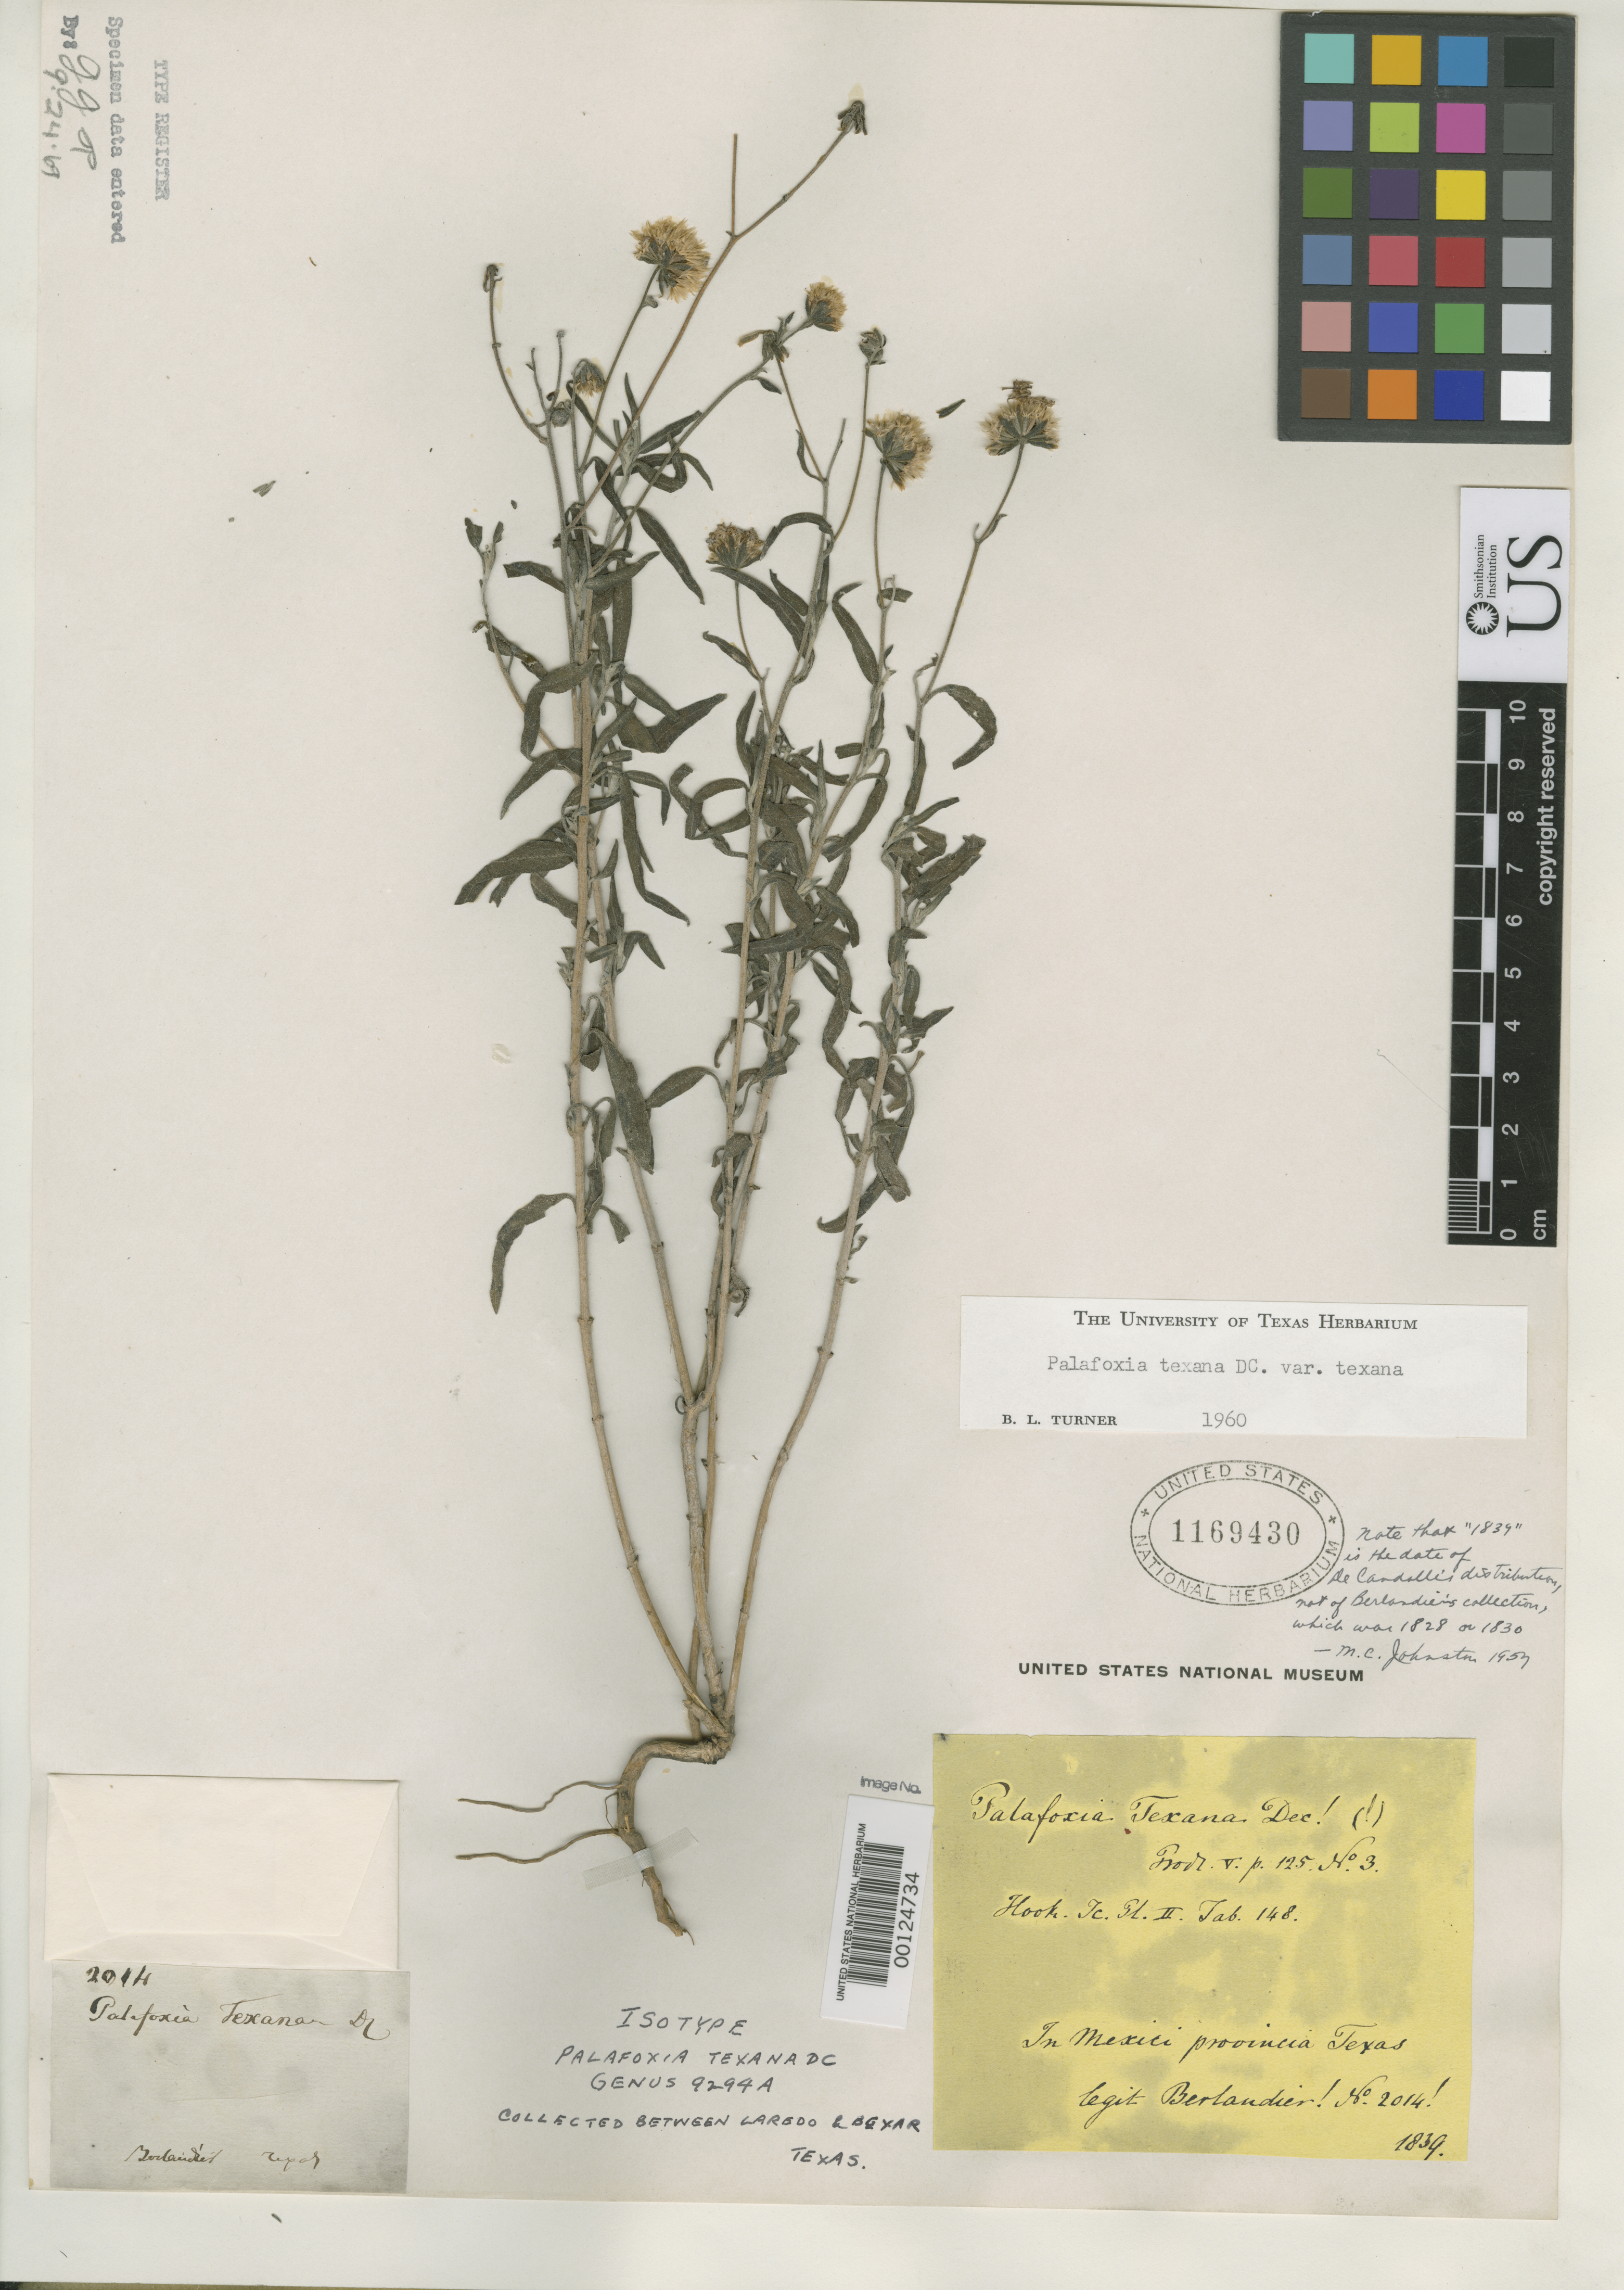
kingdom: Plantae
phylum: Tracheophyta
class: Magnoliopsida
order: Asterales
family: Asteraceae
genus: Palafoxia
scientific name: Palafoxia texana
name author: DC.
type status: Isotype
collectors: J. L. Berlandier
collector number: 2014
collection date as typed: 1829 to -- --- 1830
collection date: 1829/1830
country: United States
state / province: Texas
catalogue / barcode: US 1169430